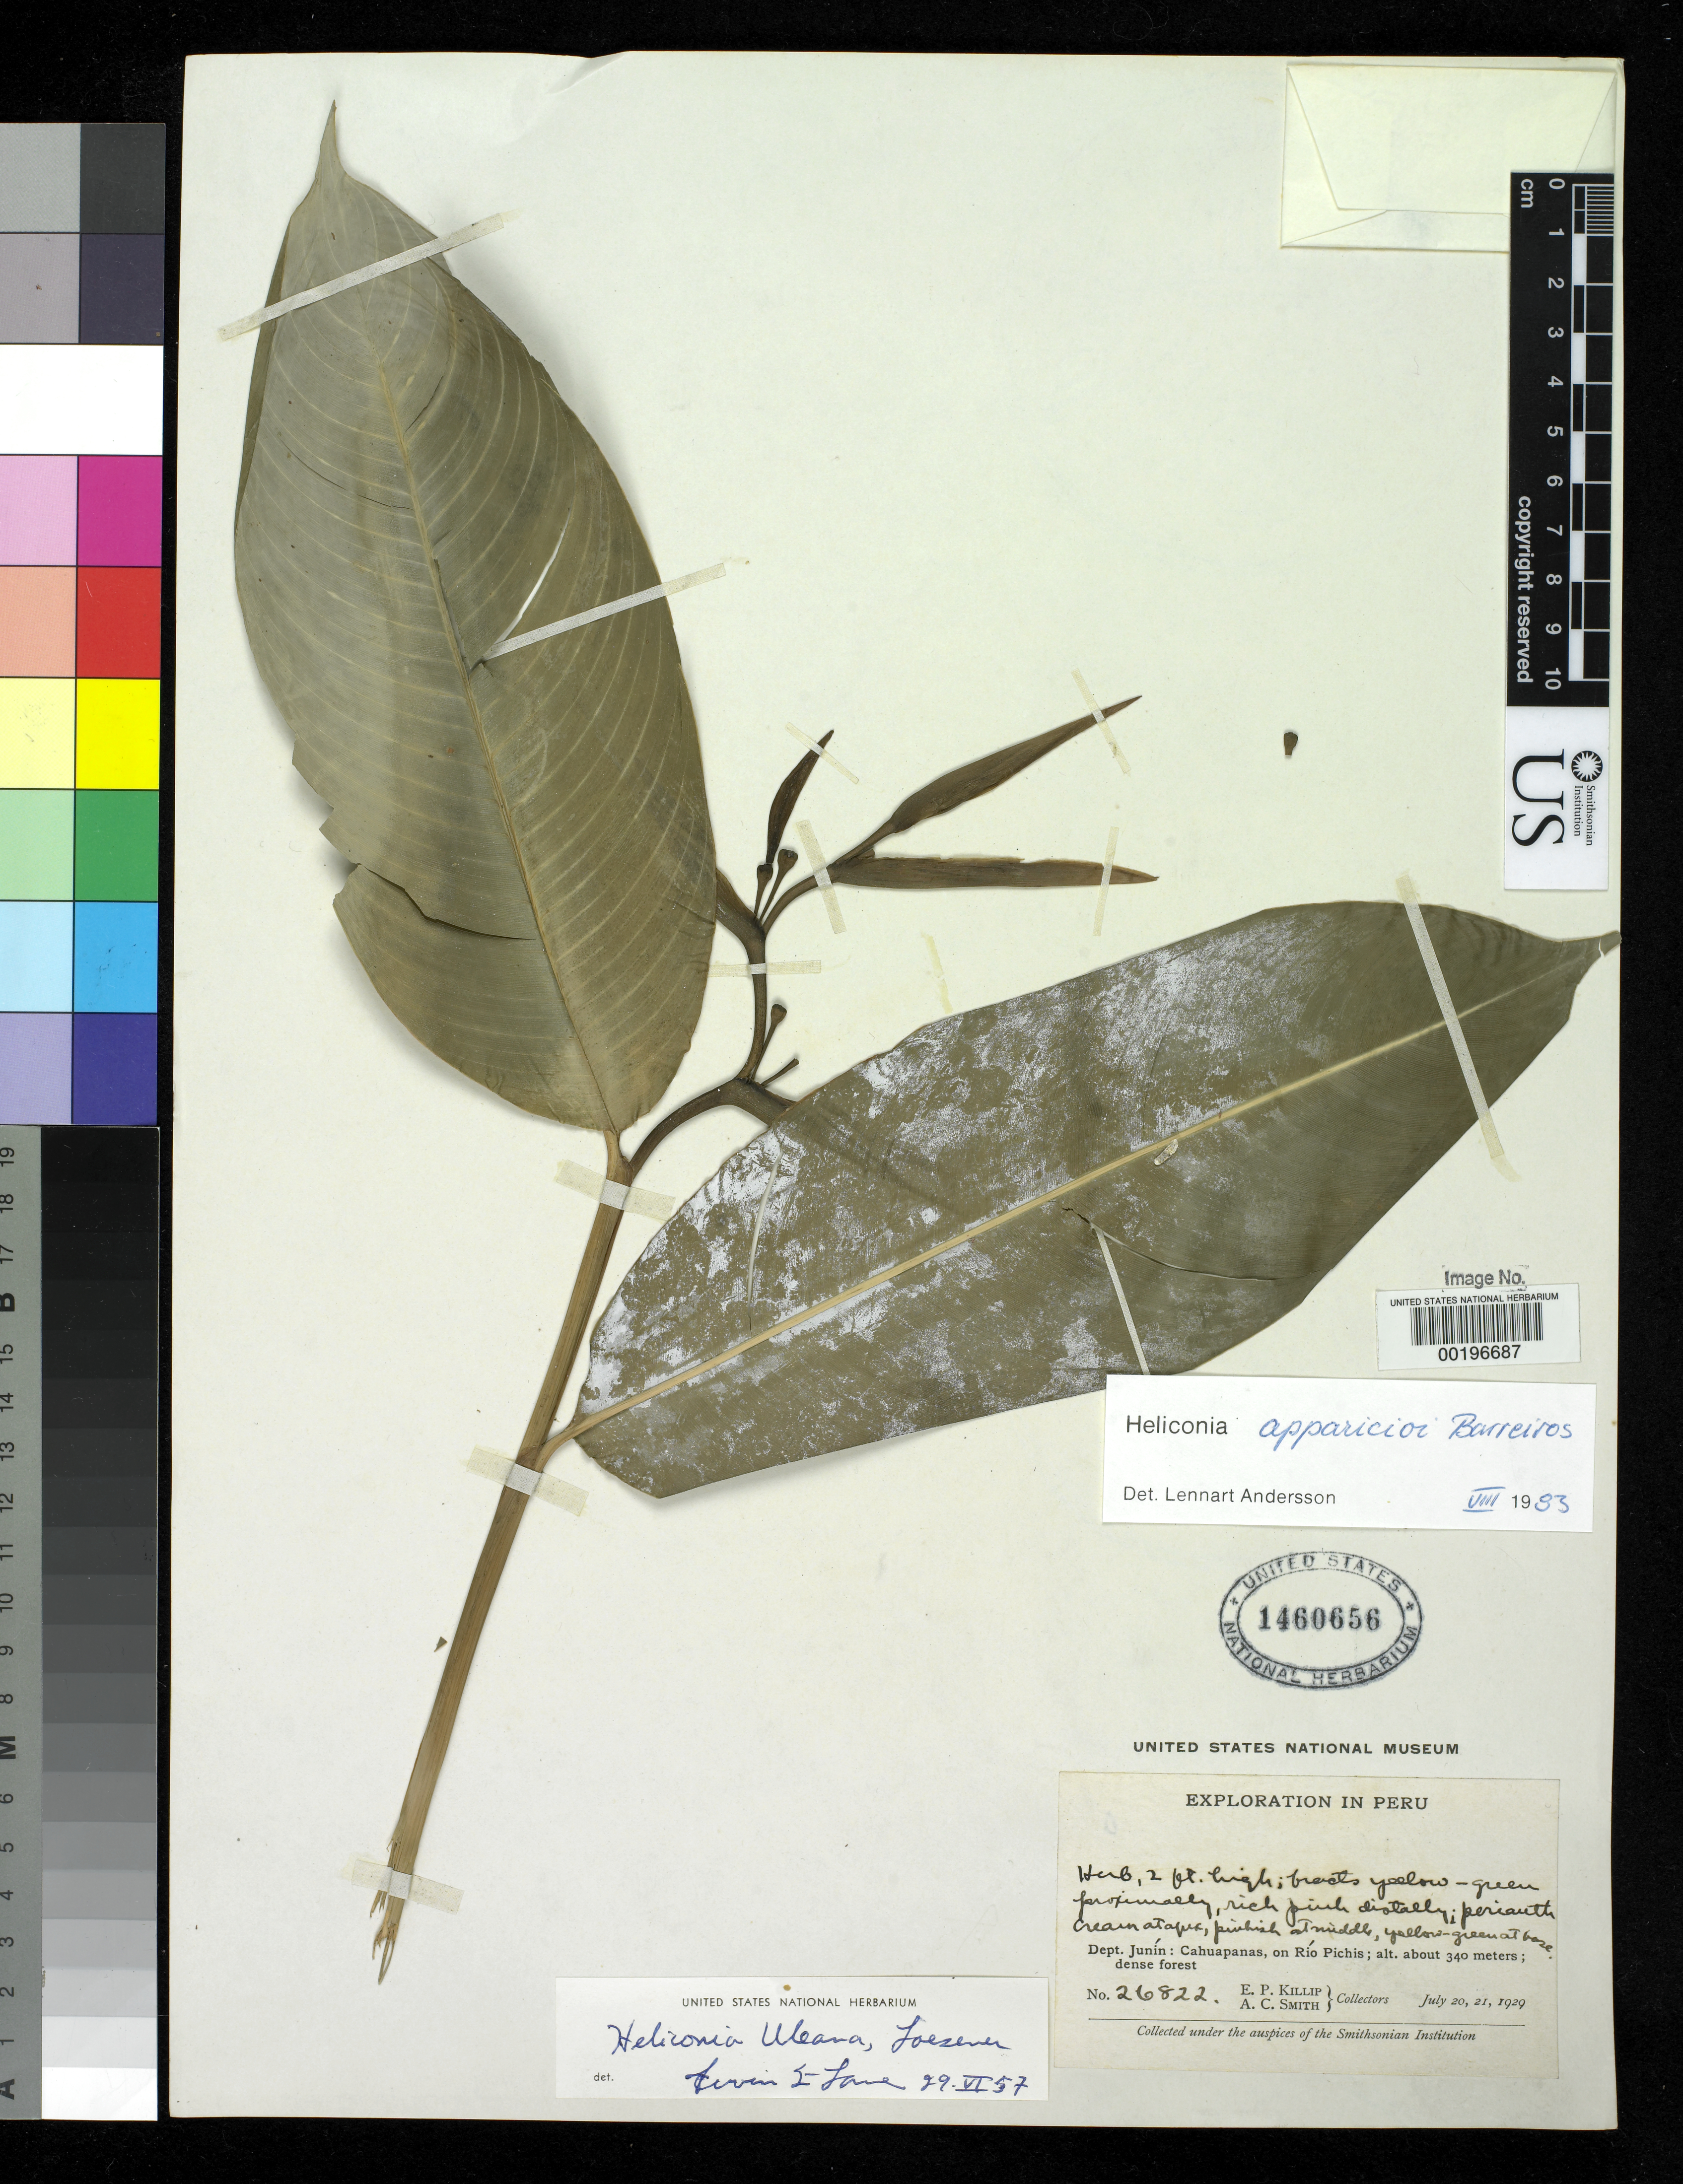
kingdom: Plantae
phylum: Tracheophyta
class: Liliopsida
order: Zingiberales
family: Heliconiaceae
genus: Heliconia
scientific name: Heliconia apparicioi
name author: Barreiros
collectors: E. P. Killip & A. C. Smith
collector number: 26822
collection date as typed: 20 Jul 1929 and 21 Jul 1929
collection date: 1929-07-20,1929-07-21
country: Peru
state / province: Junín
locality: Cahuapanas, on rio pichis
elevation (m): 340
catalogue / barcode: US 1460656